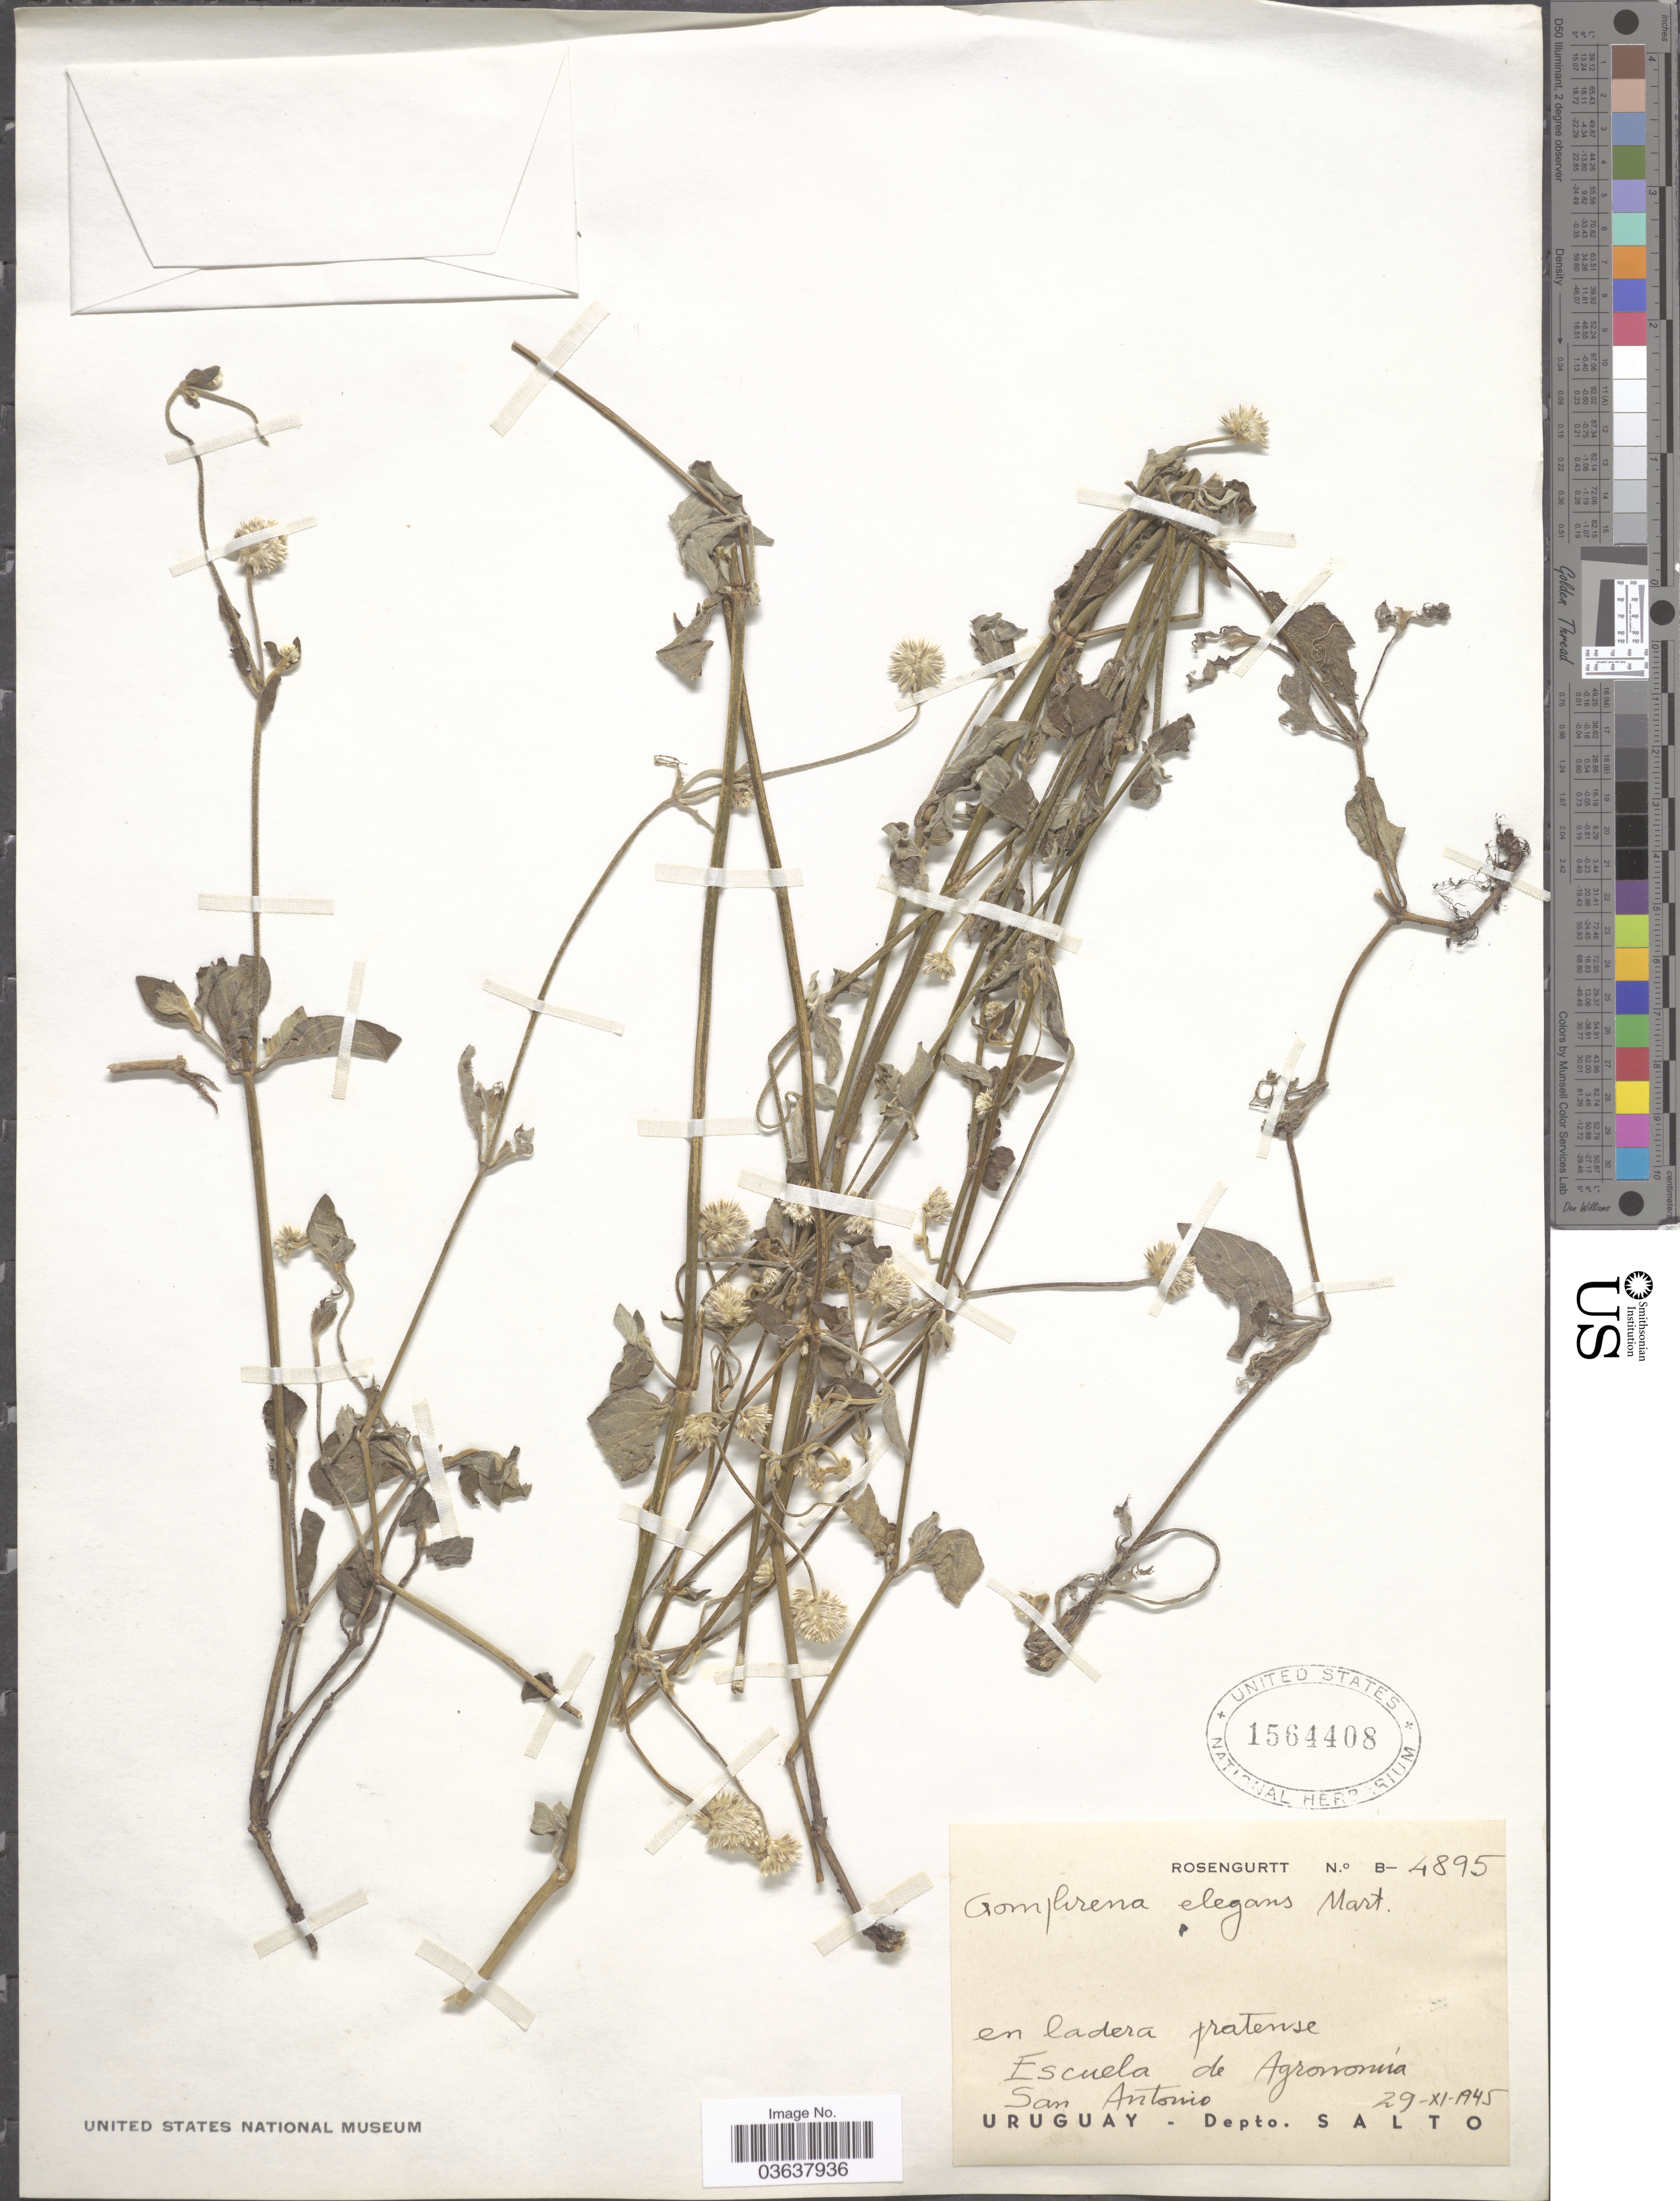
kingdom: Plantae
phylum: Tracheophyta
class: Magnoliopsida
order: Caryophyllales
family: Amaranthaceae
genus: Gomphrena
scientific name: Gomphrena elegans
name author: Mart.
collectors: Rosengurtt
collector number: B-4895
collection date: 1945-11-29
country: Uruguay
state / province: Salto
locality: Escuela de Agronomía. San Antonio.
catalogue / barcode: US 1564408